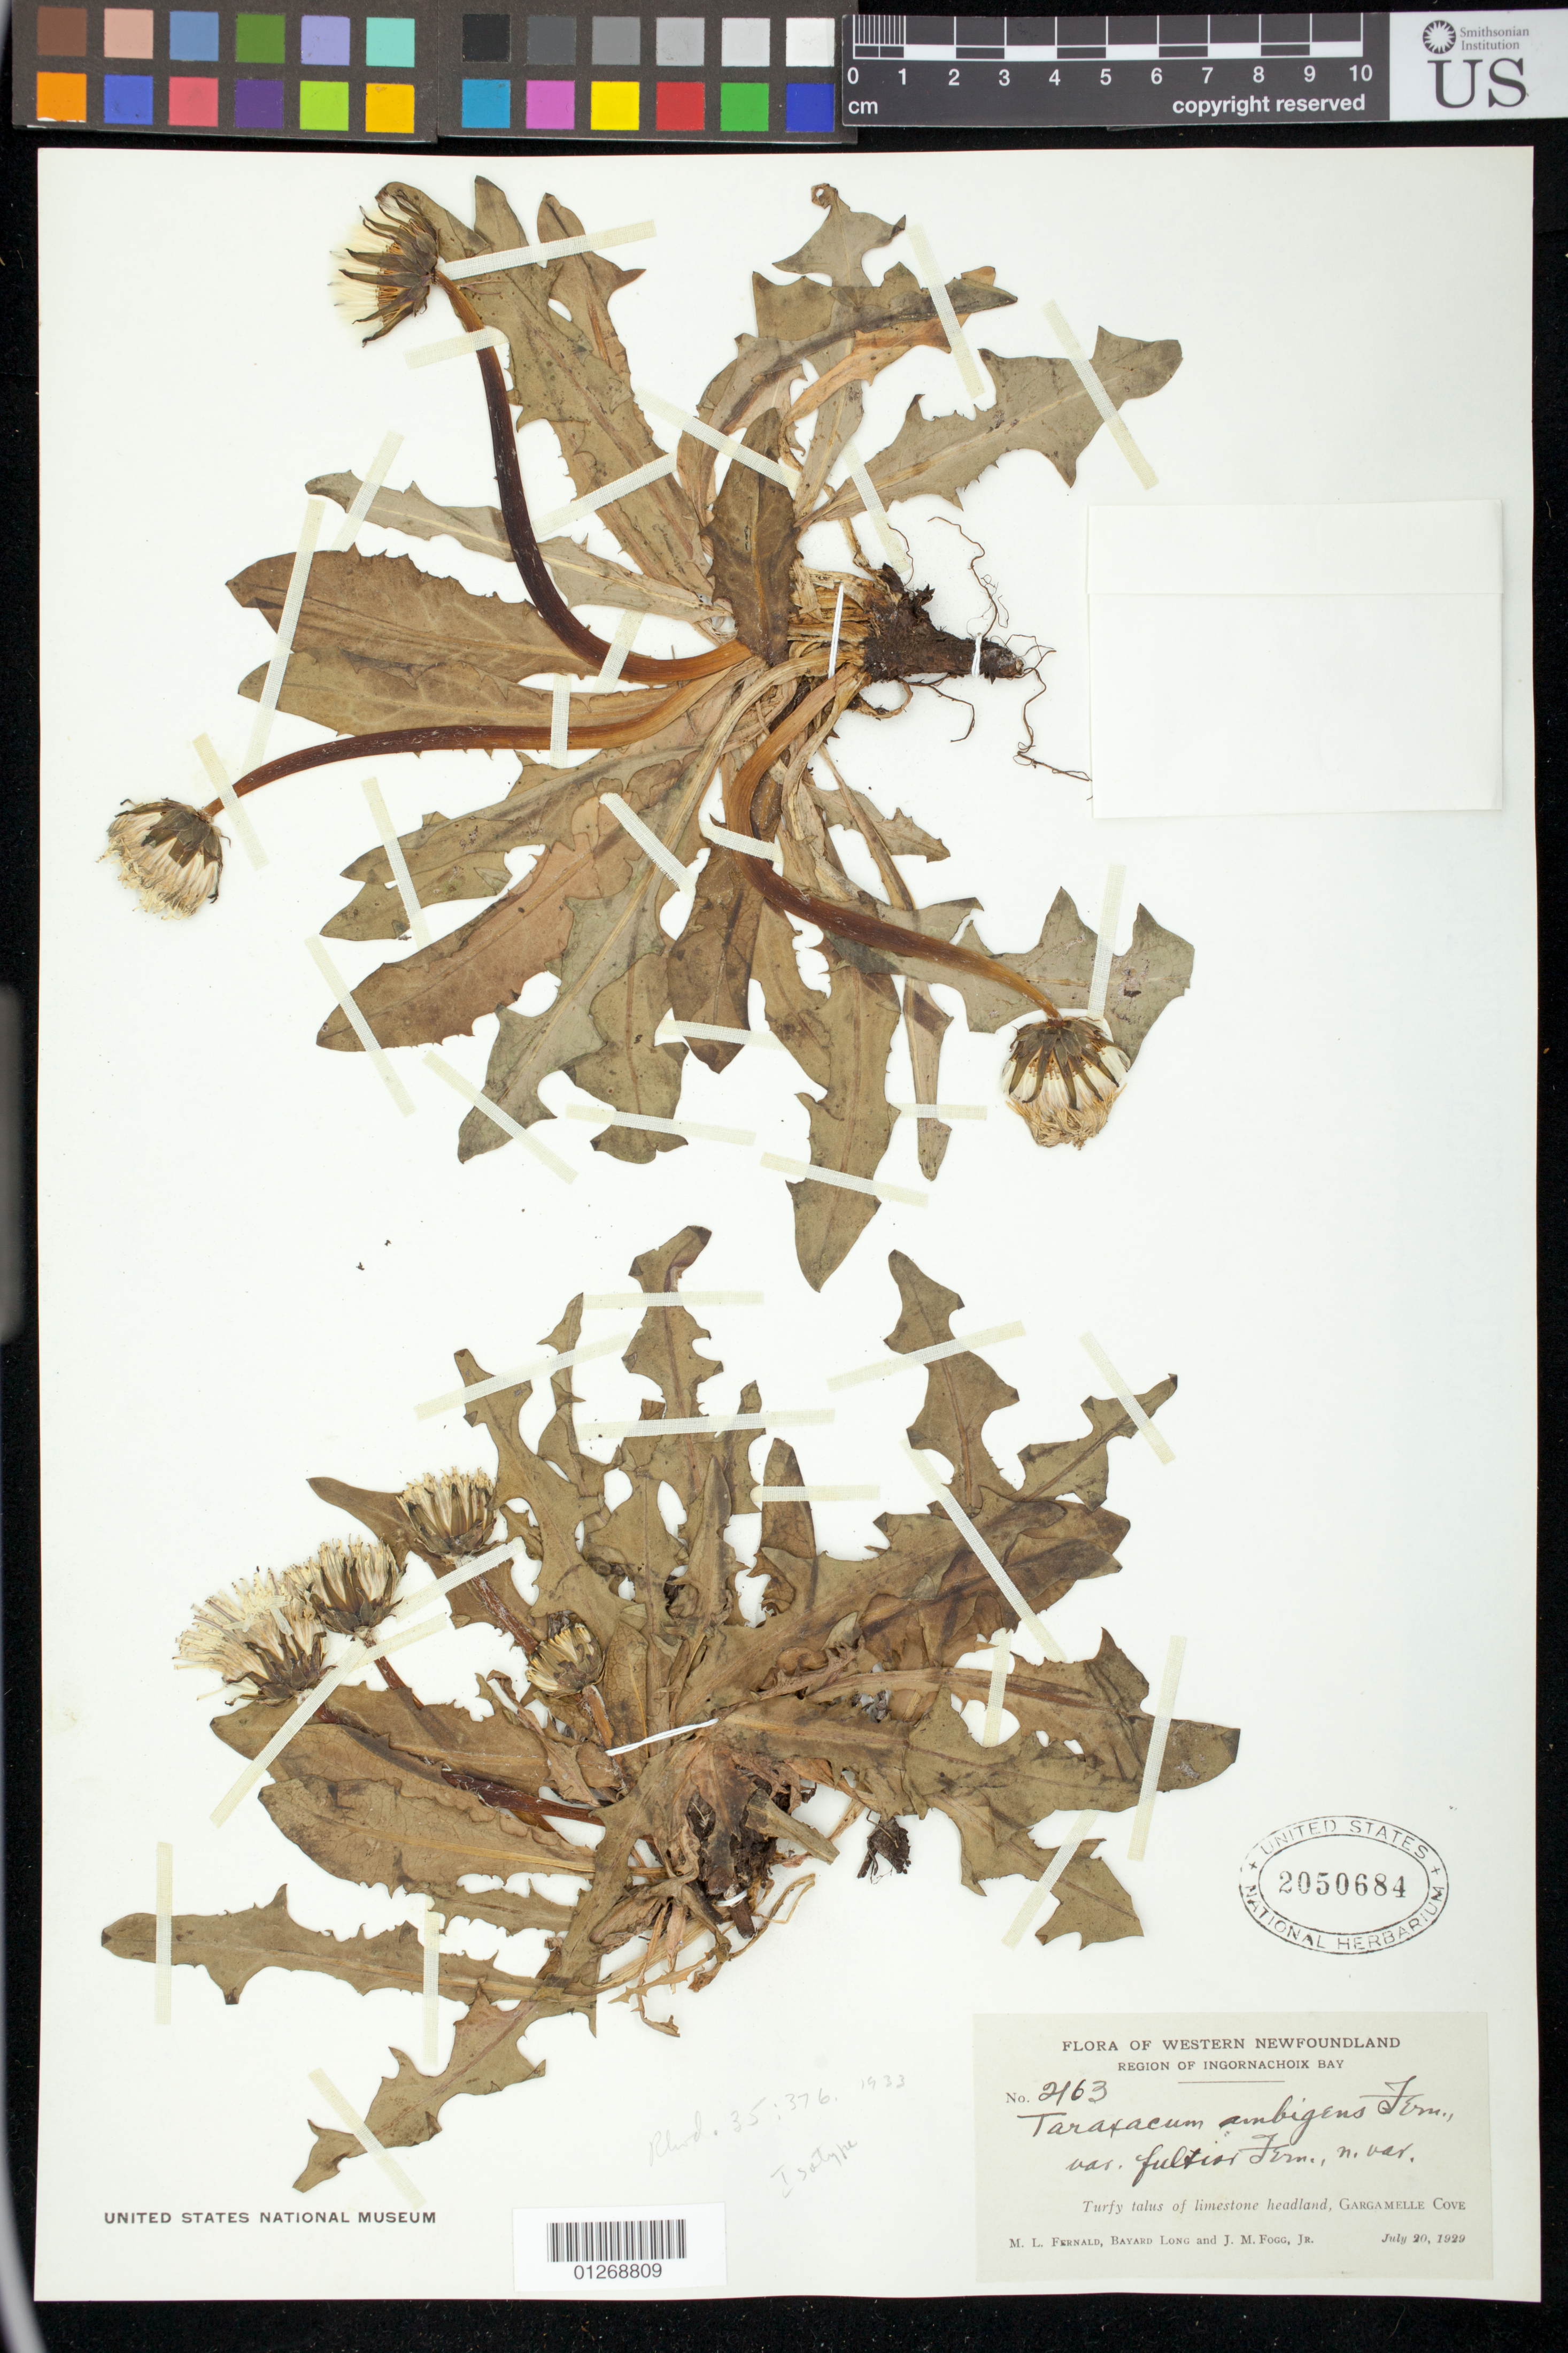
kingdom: Plantae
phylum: Tracheophyta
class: Magnoliopsida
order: Asterales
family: Asteraceae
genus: Taraxacum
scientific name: Taraxacum ambigens var. fultius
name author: Fernald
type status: Isotype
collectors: M. L. Fernald, B. H. Long & J. Fogg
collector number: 2163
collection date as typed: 20 Jul 1929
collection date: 1929-07-20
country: Canada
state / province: Newfoundland and Labrador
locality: Western Newfoundland. Region of Ingornachoix Bay, Gargamelle Cove.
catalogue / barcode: US 2050684